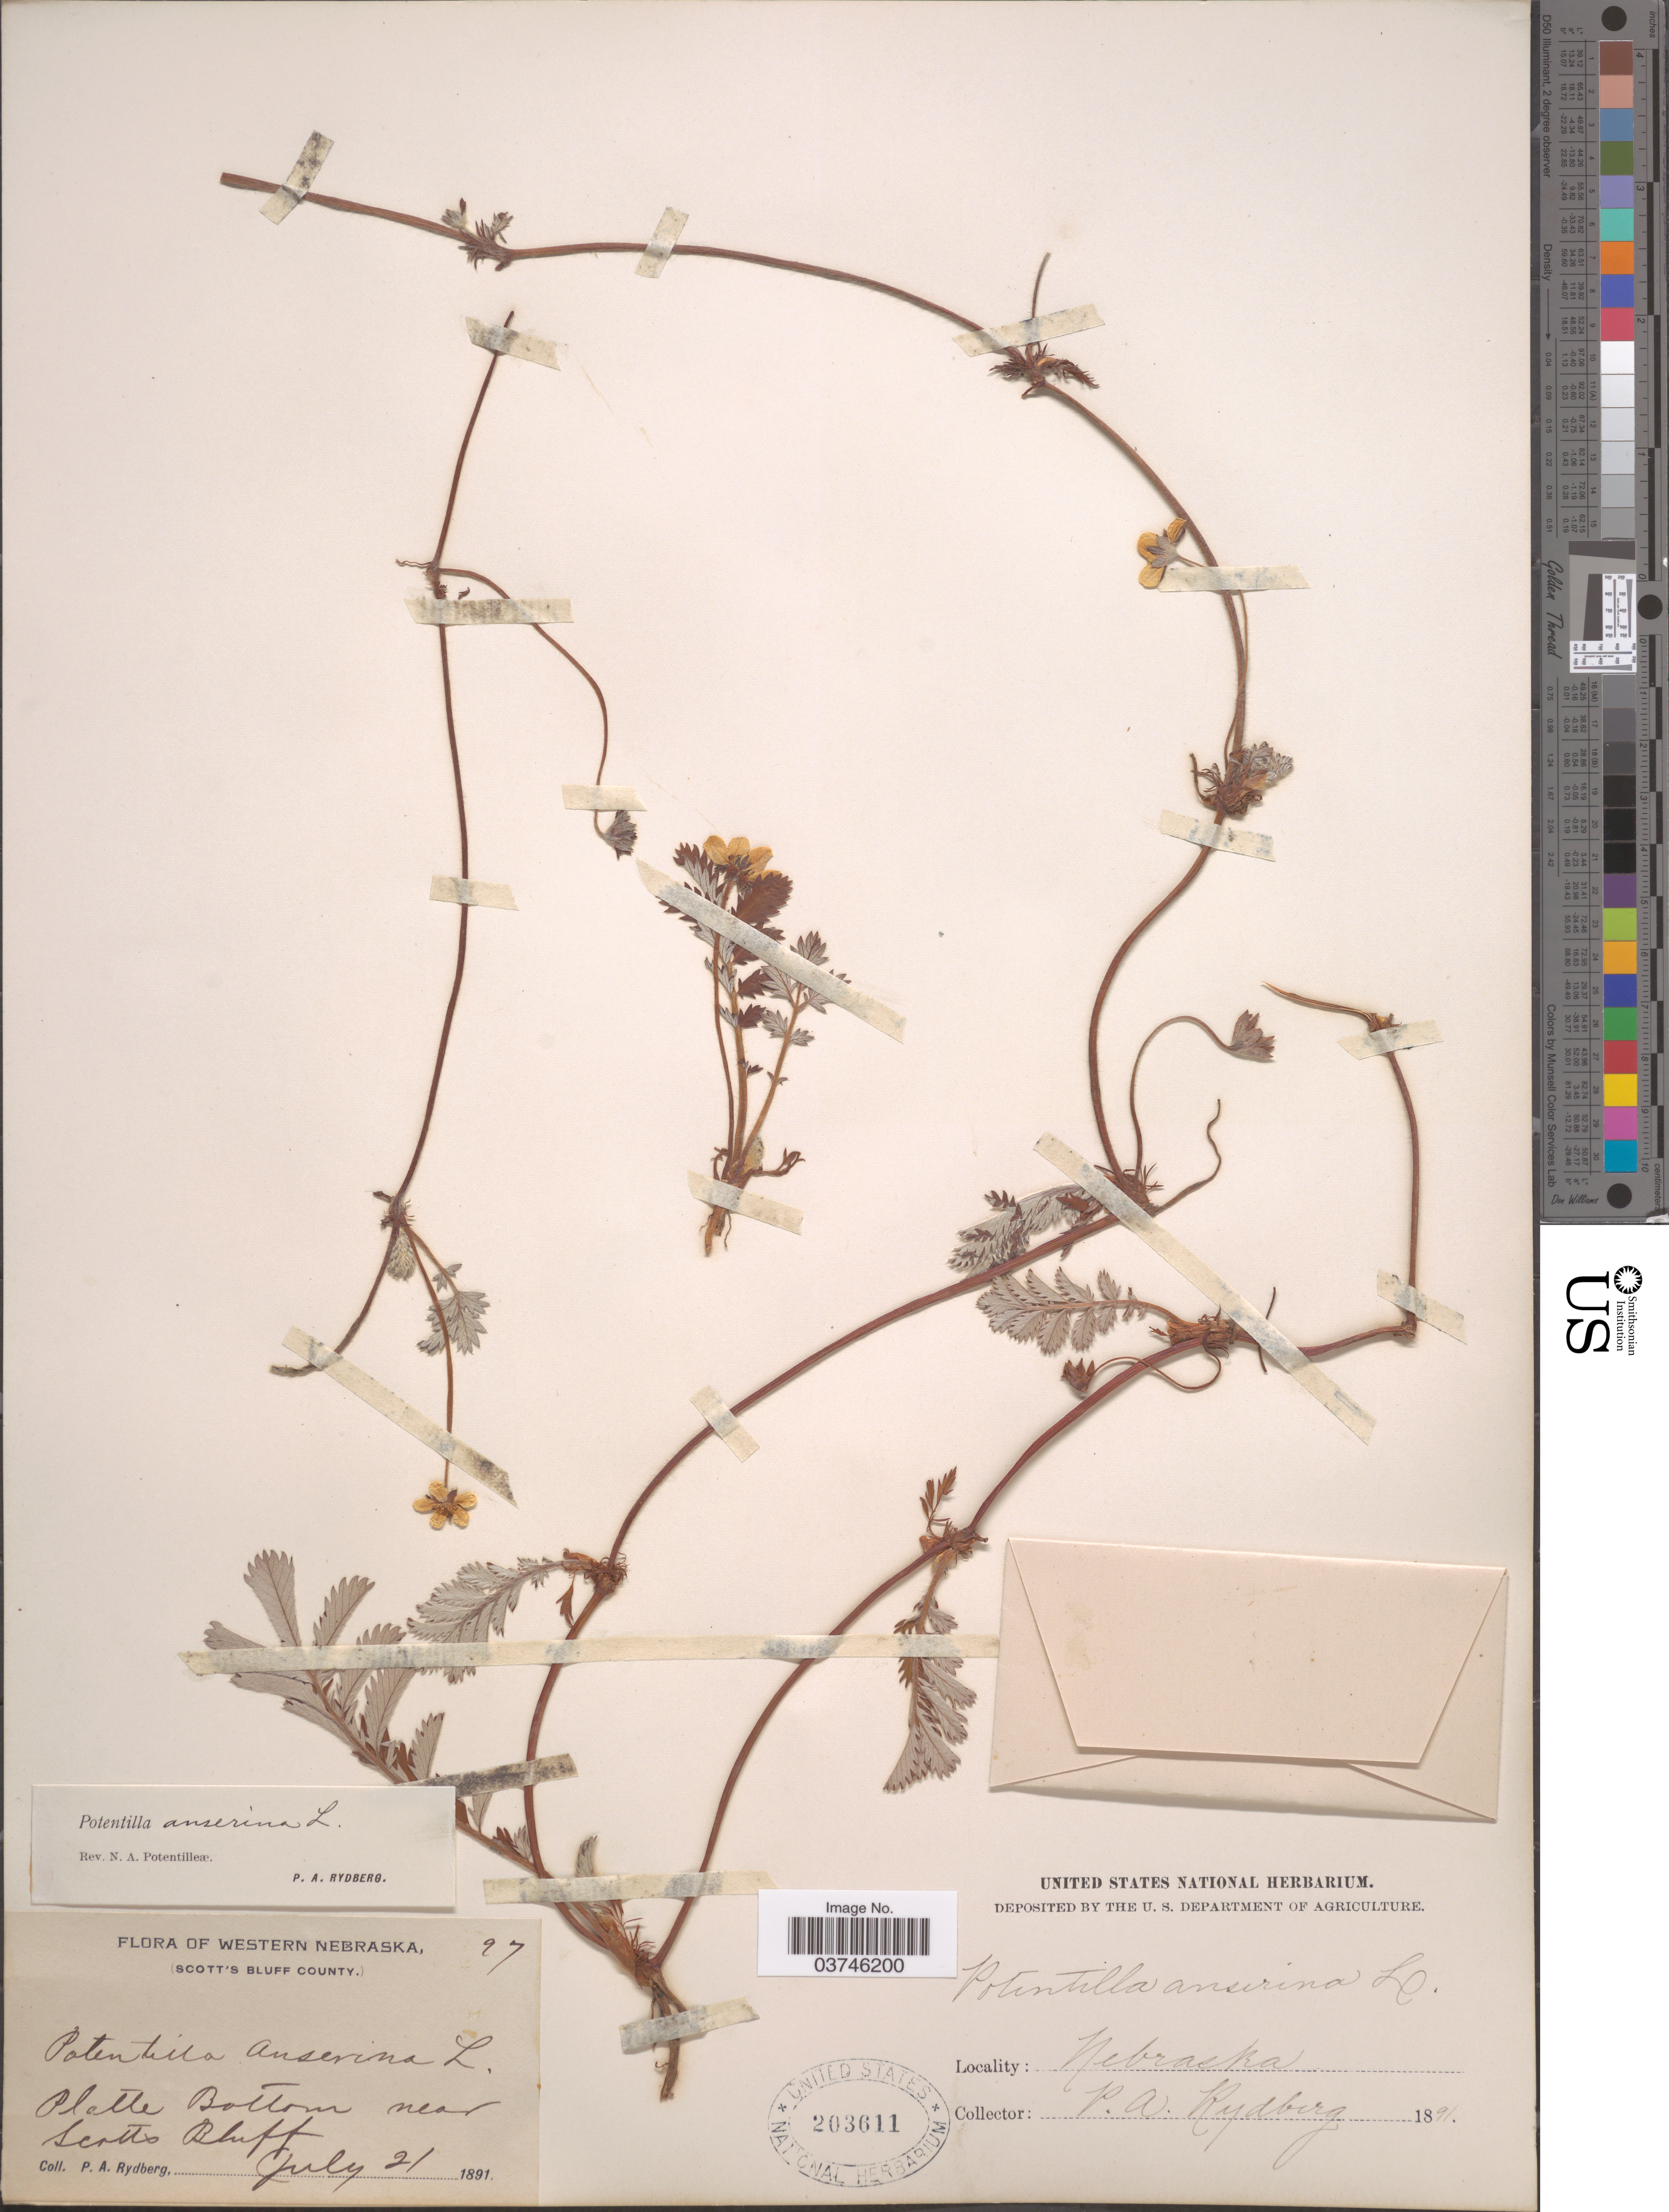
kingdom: Plantae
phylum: Tracheophyta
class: Magnoliopsida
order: Rosales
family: Rosaceae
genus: Argentina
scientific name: Argentina anserina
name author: (L.) Rydb.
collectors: P. A. Rydberg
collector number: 27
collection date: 1891-07-21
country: United States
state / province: Nebraska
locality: Western Nebraska. Scott's Bluff County. Platte Bottom near Scotts Bluff.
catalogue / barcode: US 203611